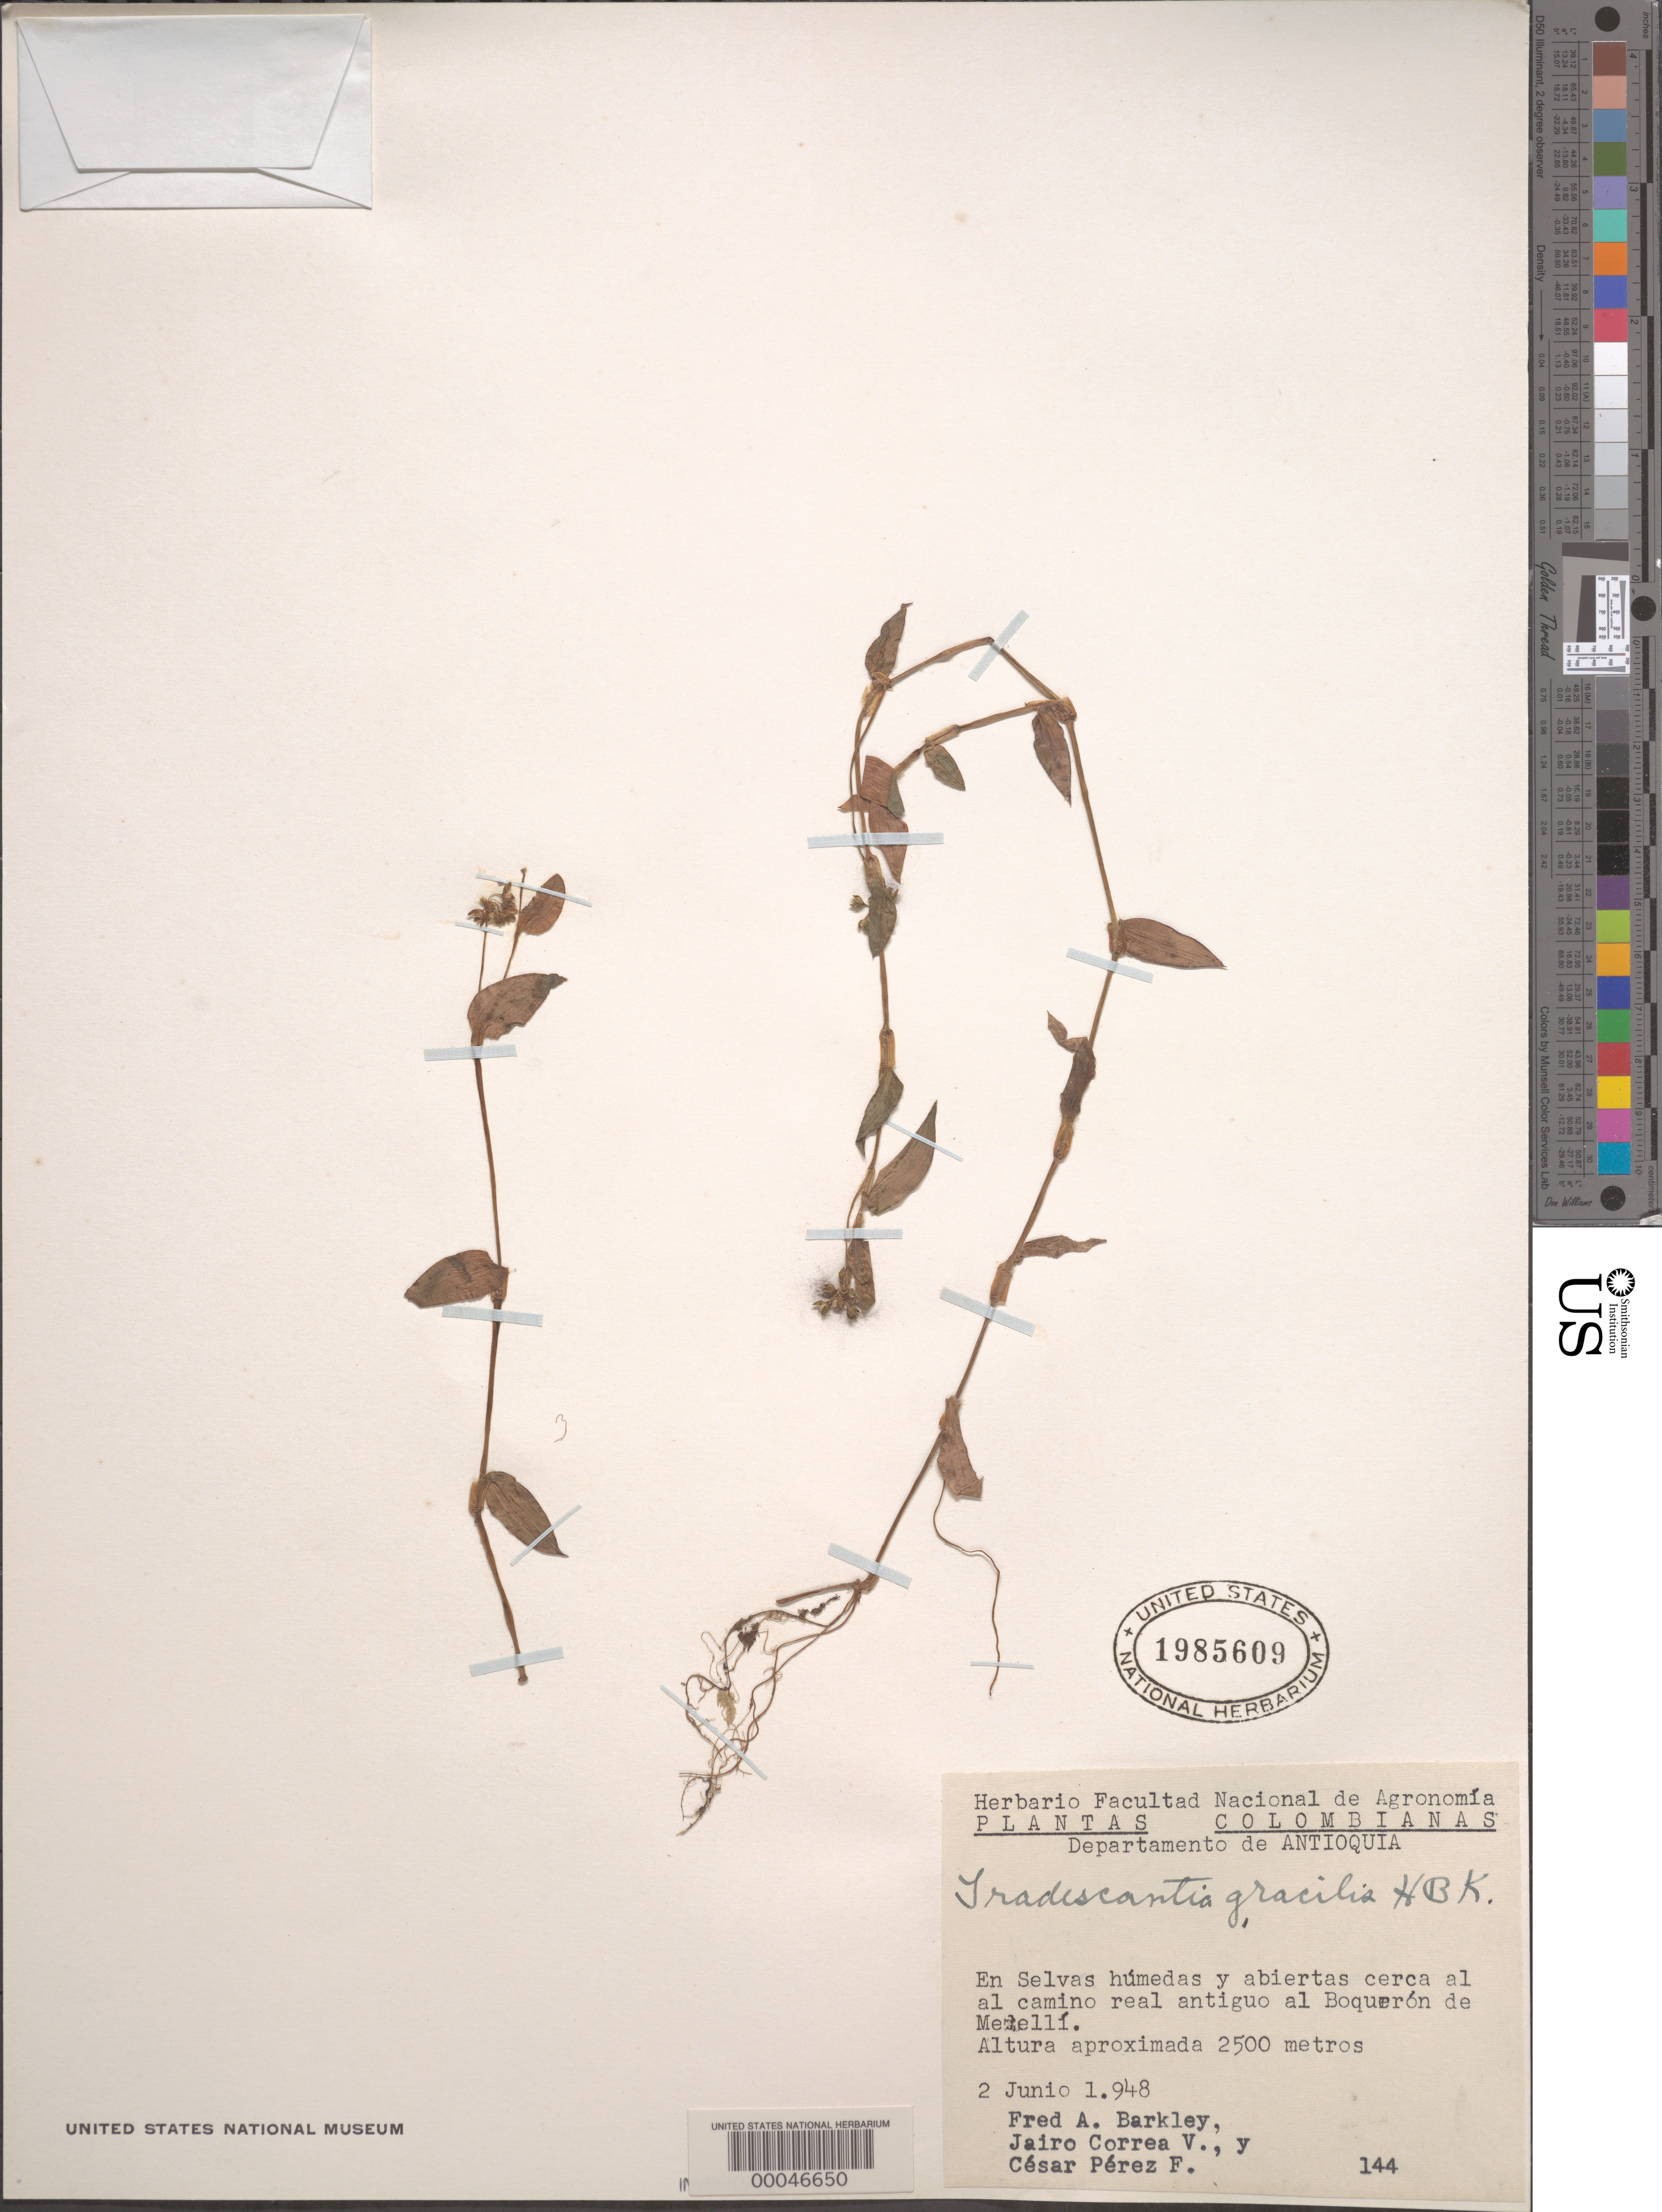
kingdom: Plantae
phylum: Tracheophyta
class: Liliopsida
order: Commelinales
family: Commelinaceae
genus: Callisia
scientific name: Callisia gracilis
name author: (Kunth) D.R. Hunt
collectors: F. A. Barkley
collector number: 144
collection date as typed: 02 Jun 1948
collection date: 1948-06-02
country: Colombia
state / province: Antioquia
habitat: Moist forest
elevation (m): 2500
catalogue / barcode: US 1985609